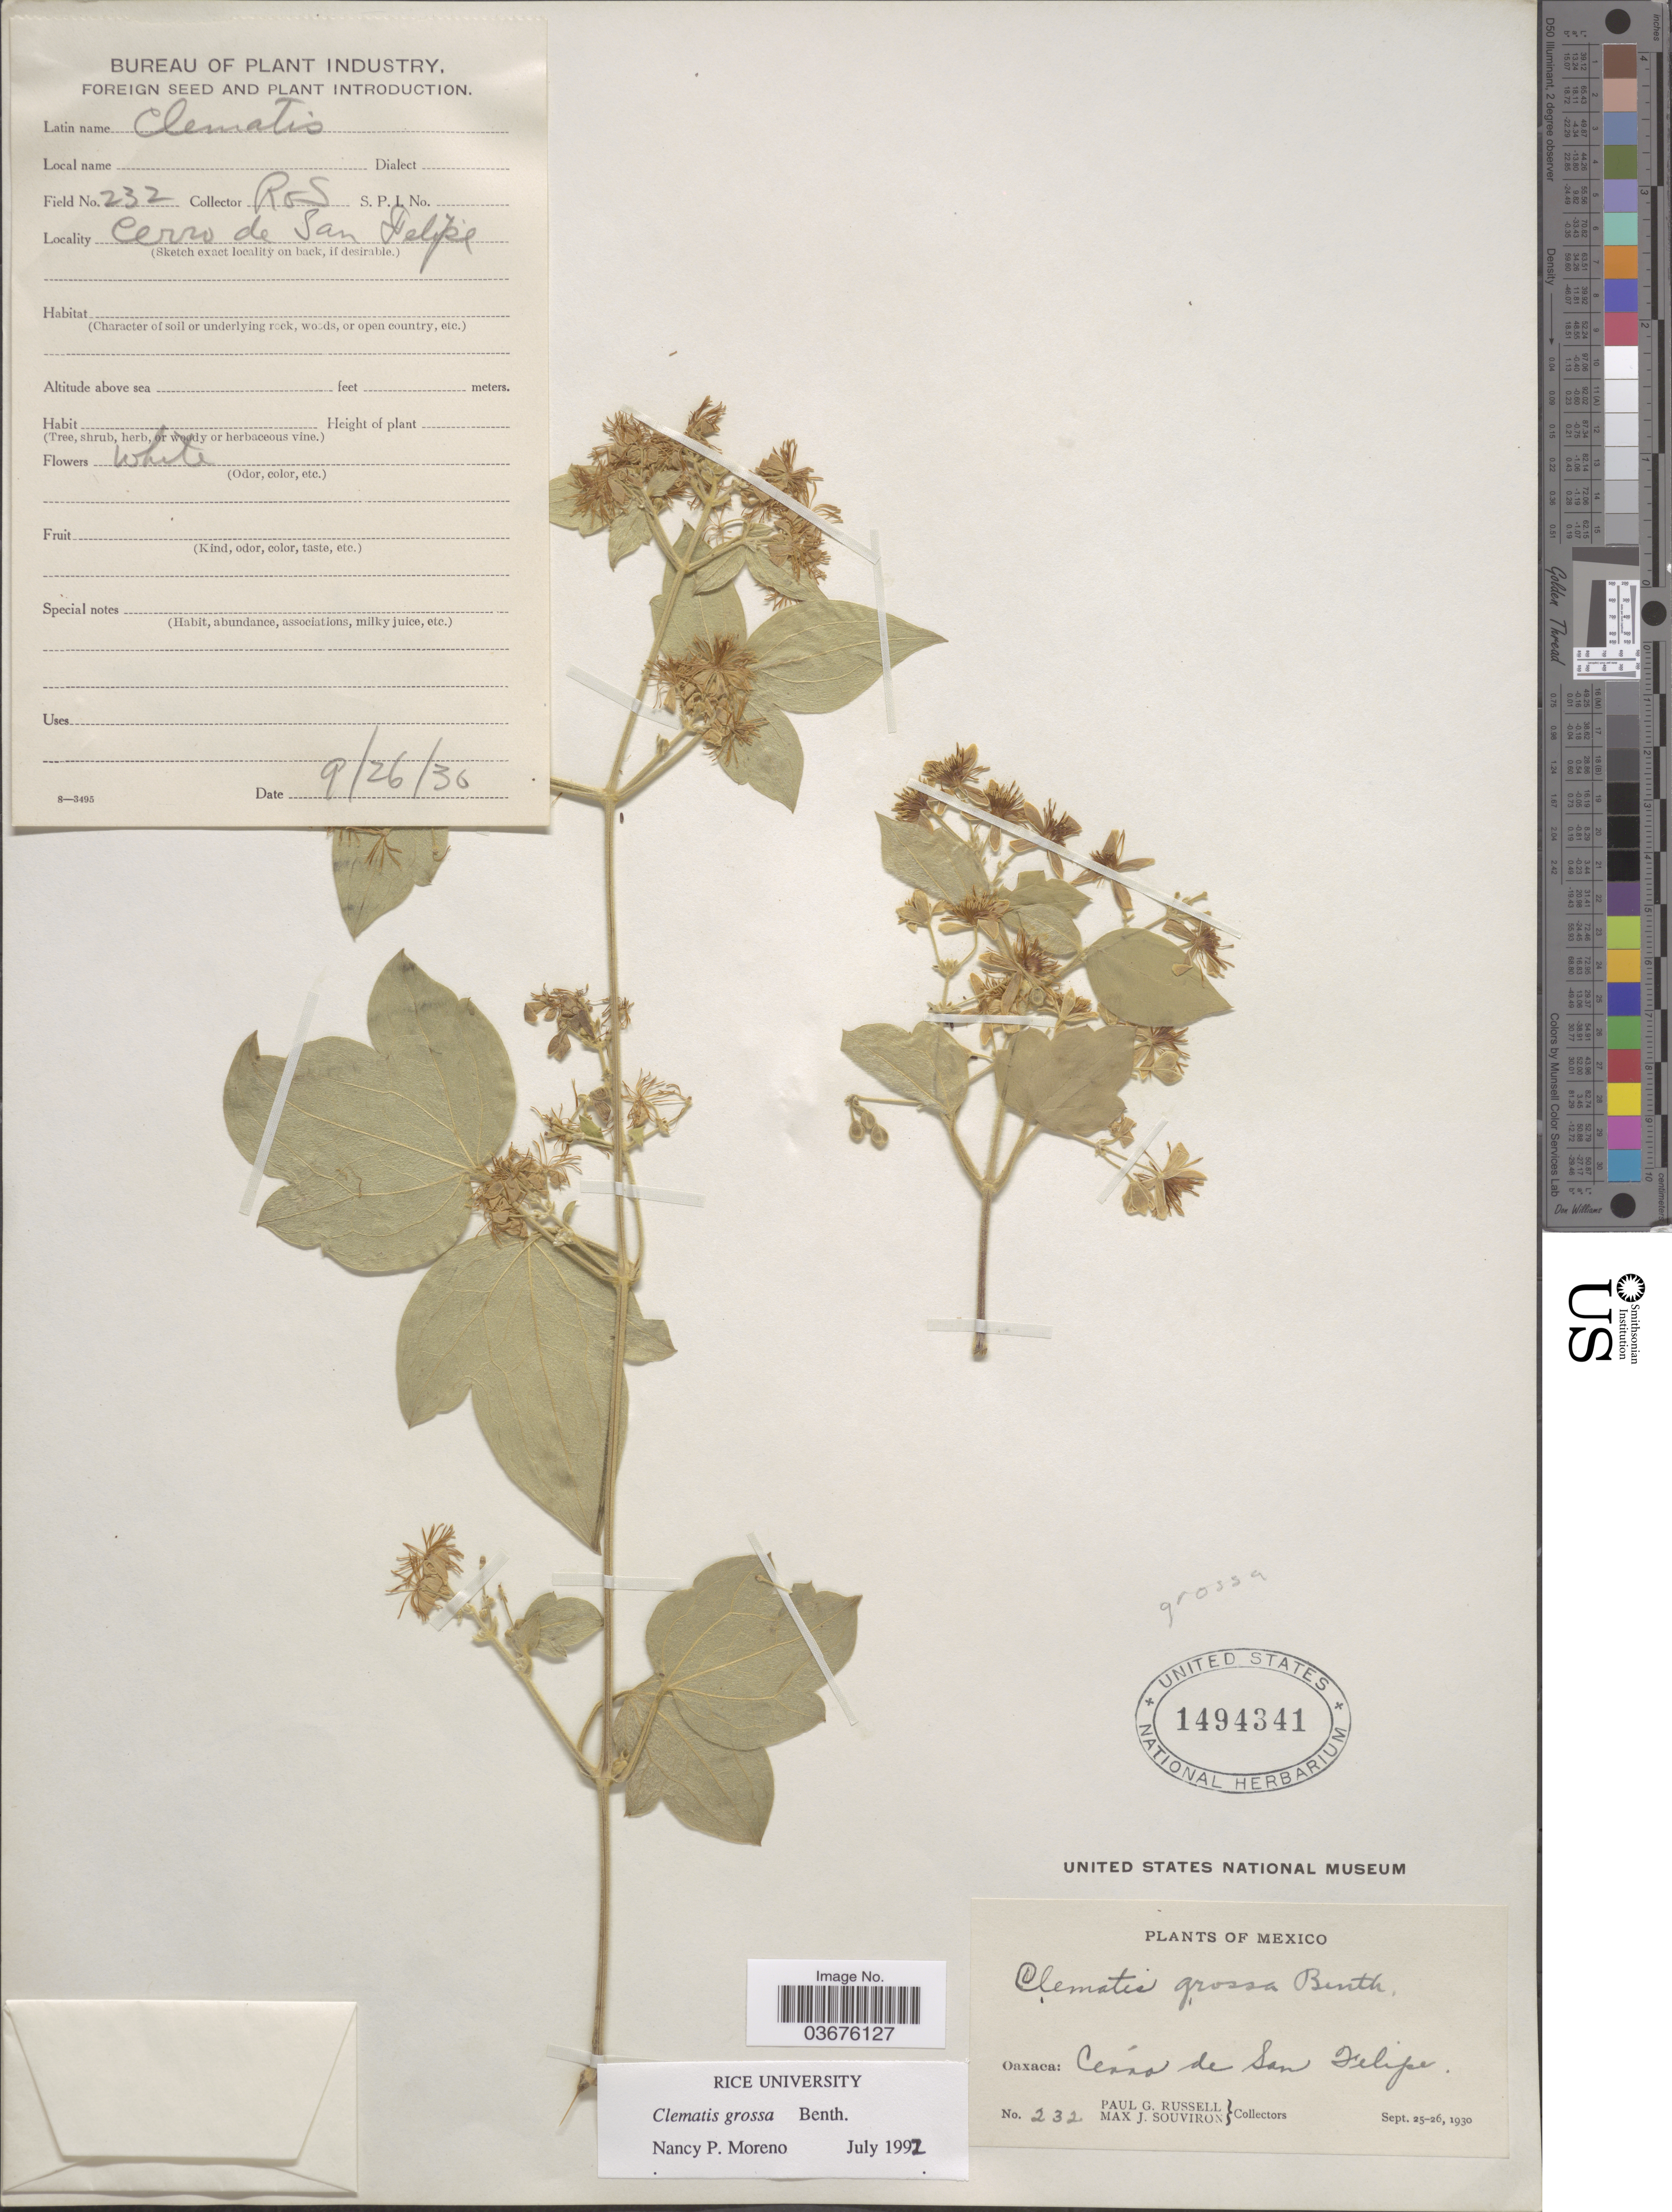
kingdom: Plantae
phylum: Tracheophyta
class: Magnoliopsida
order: Ranunculales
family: Ranunculaceae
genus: Clematis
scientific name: Clematis grossa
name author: Benth.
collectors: P. G. Russell & M. J. Souviron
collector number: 232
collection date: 1930-09-26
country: Mexico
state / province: Oaxaca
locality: Cérro de San Felipe.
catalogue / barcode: US 1494341